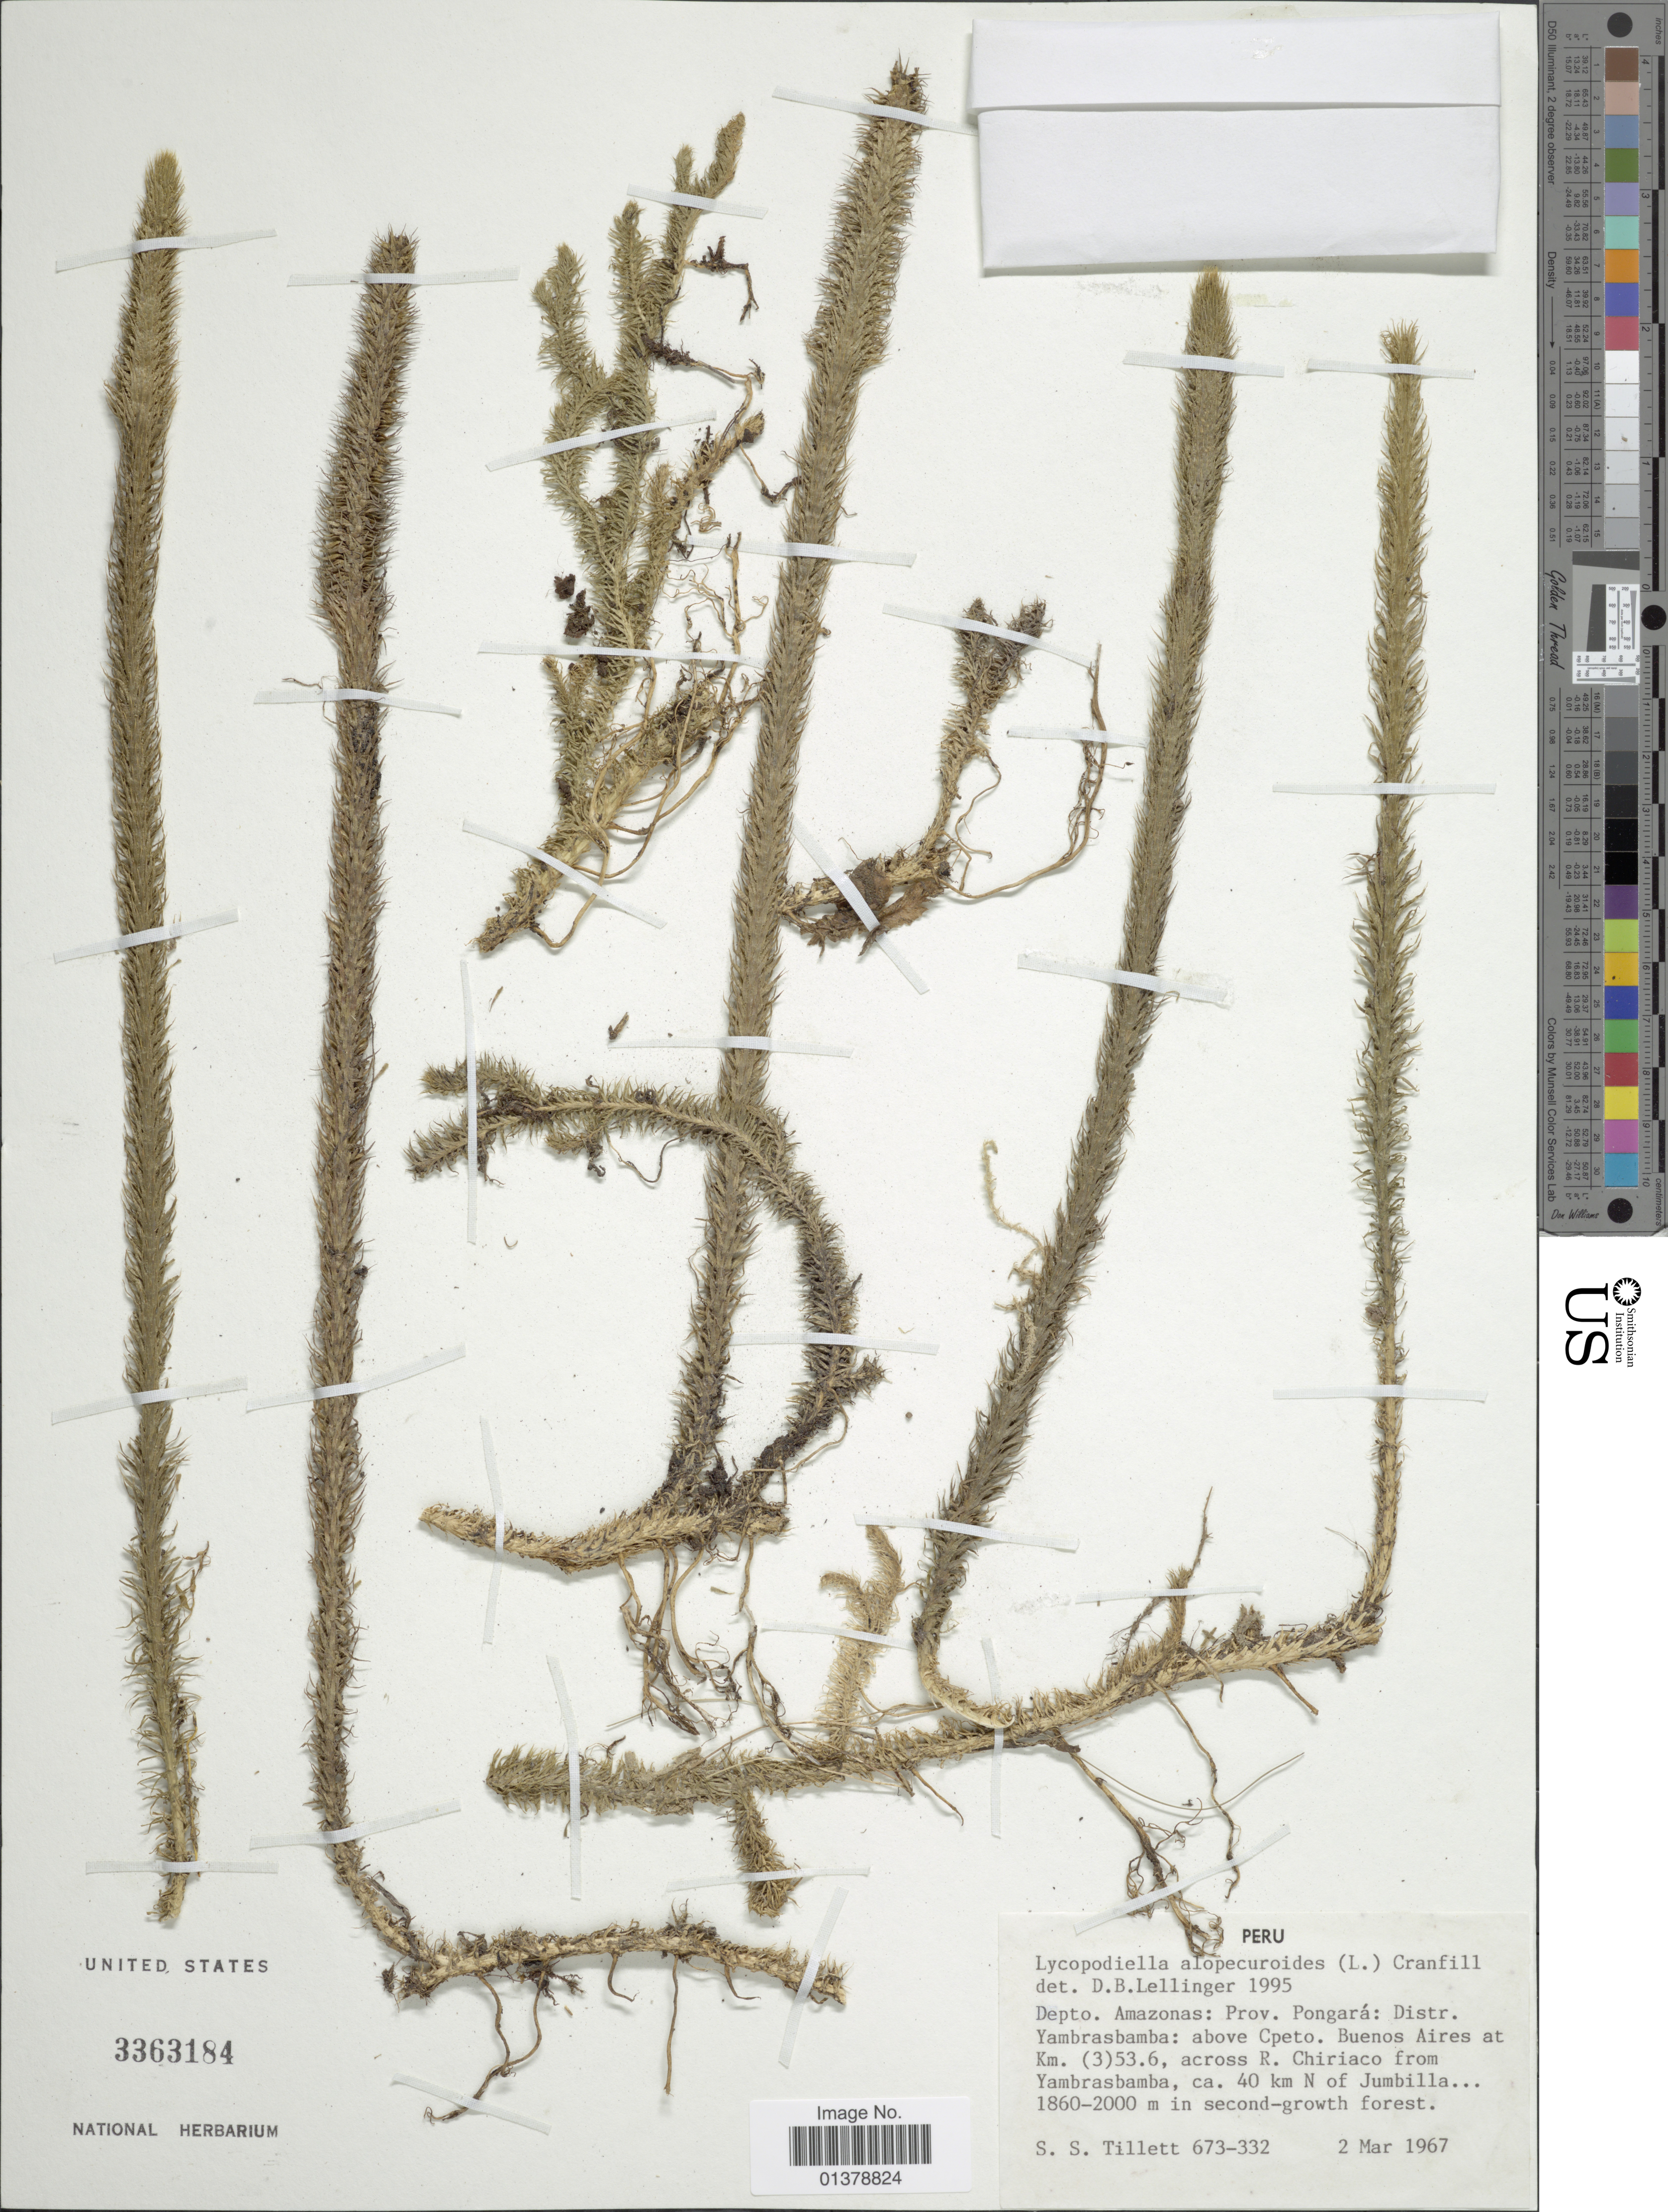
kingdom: Plantae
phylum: Tracheophyta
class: Lycopodiopsida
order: Lycopodiales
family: Lycopodiaceae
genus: Lycopodiella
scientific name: Lycopodiella alopecuroides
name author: (L.) Cranfill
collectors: S. S. Tillett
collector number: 673-332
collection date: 1967-03-02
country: Peru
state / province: Amazonas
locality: Prov. Pongará: Distr. Yambrasbamba: above Cpeto. Buenos Aires at km (3)53.6 across R. Chiriaco from Yambrasbamba, ca. 40km N of Jumbilla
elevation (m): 1860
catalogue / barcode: US 3363184